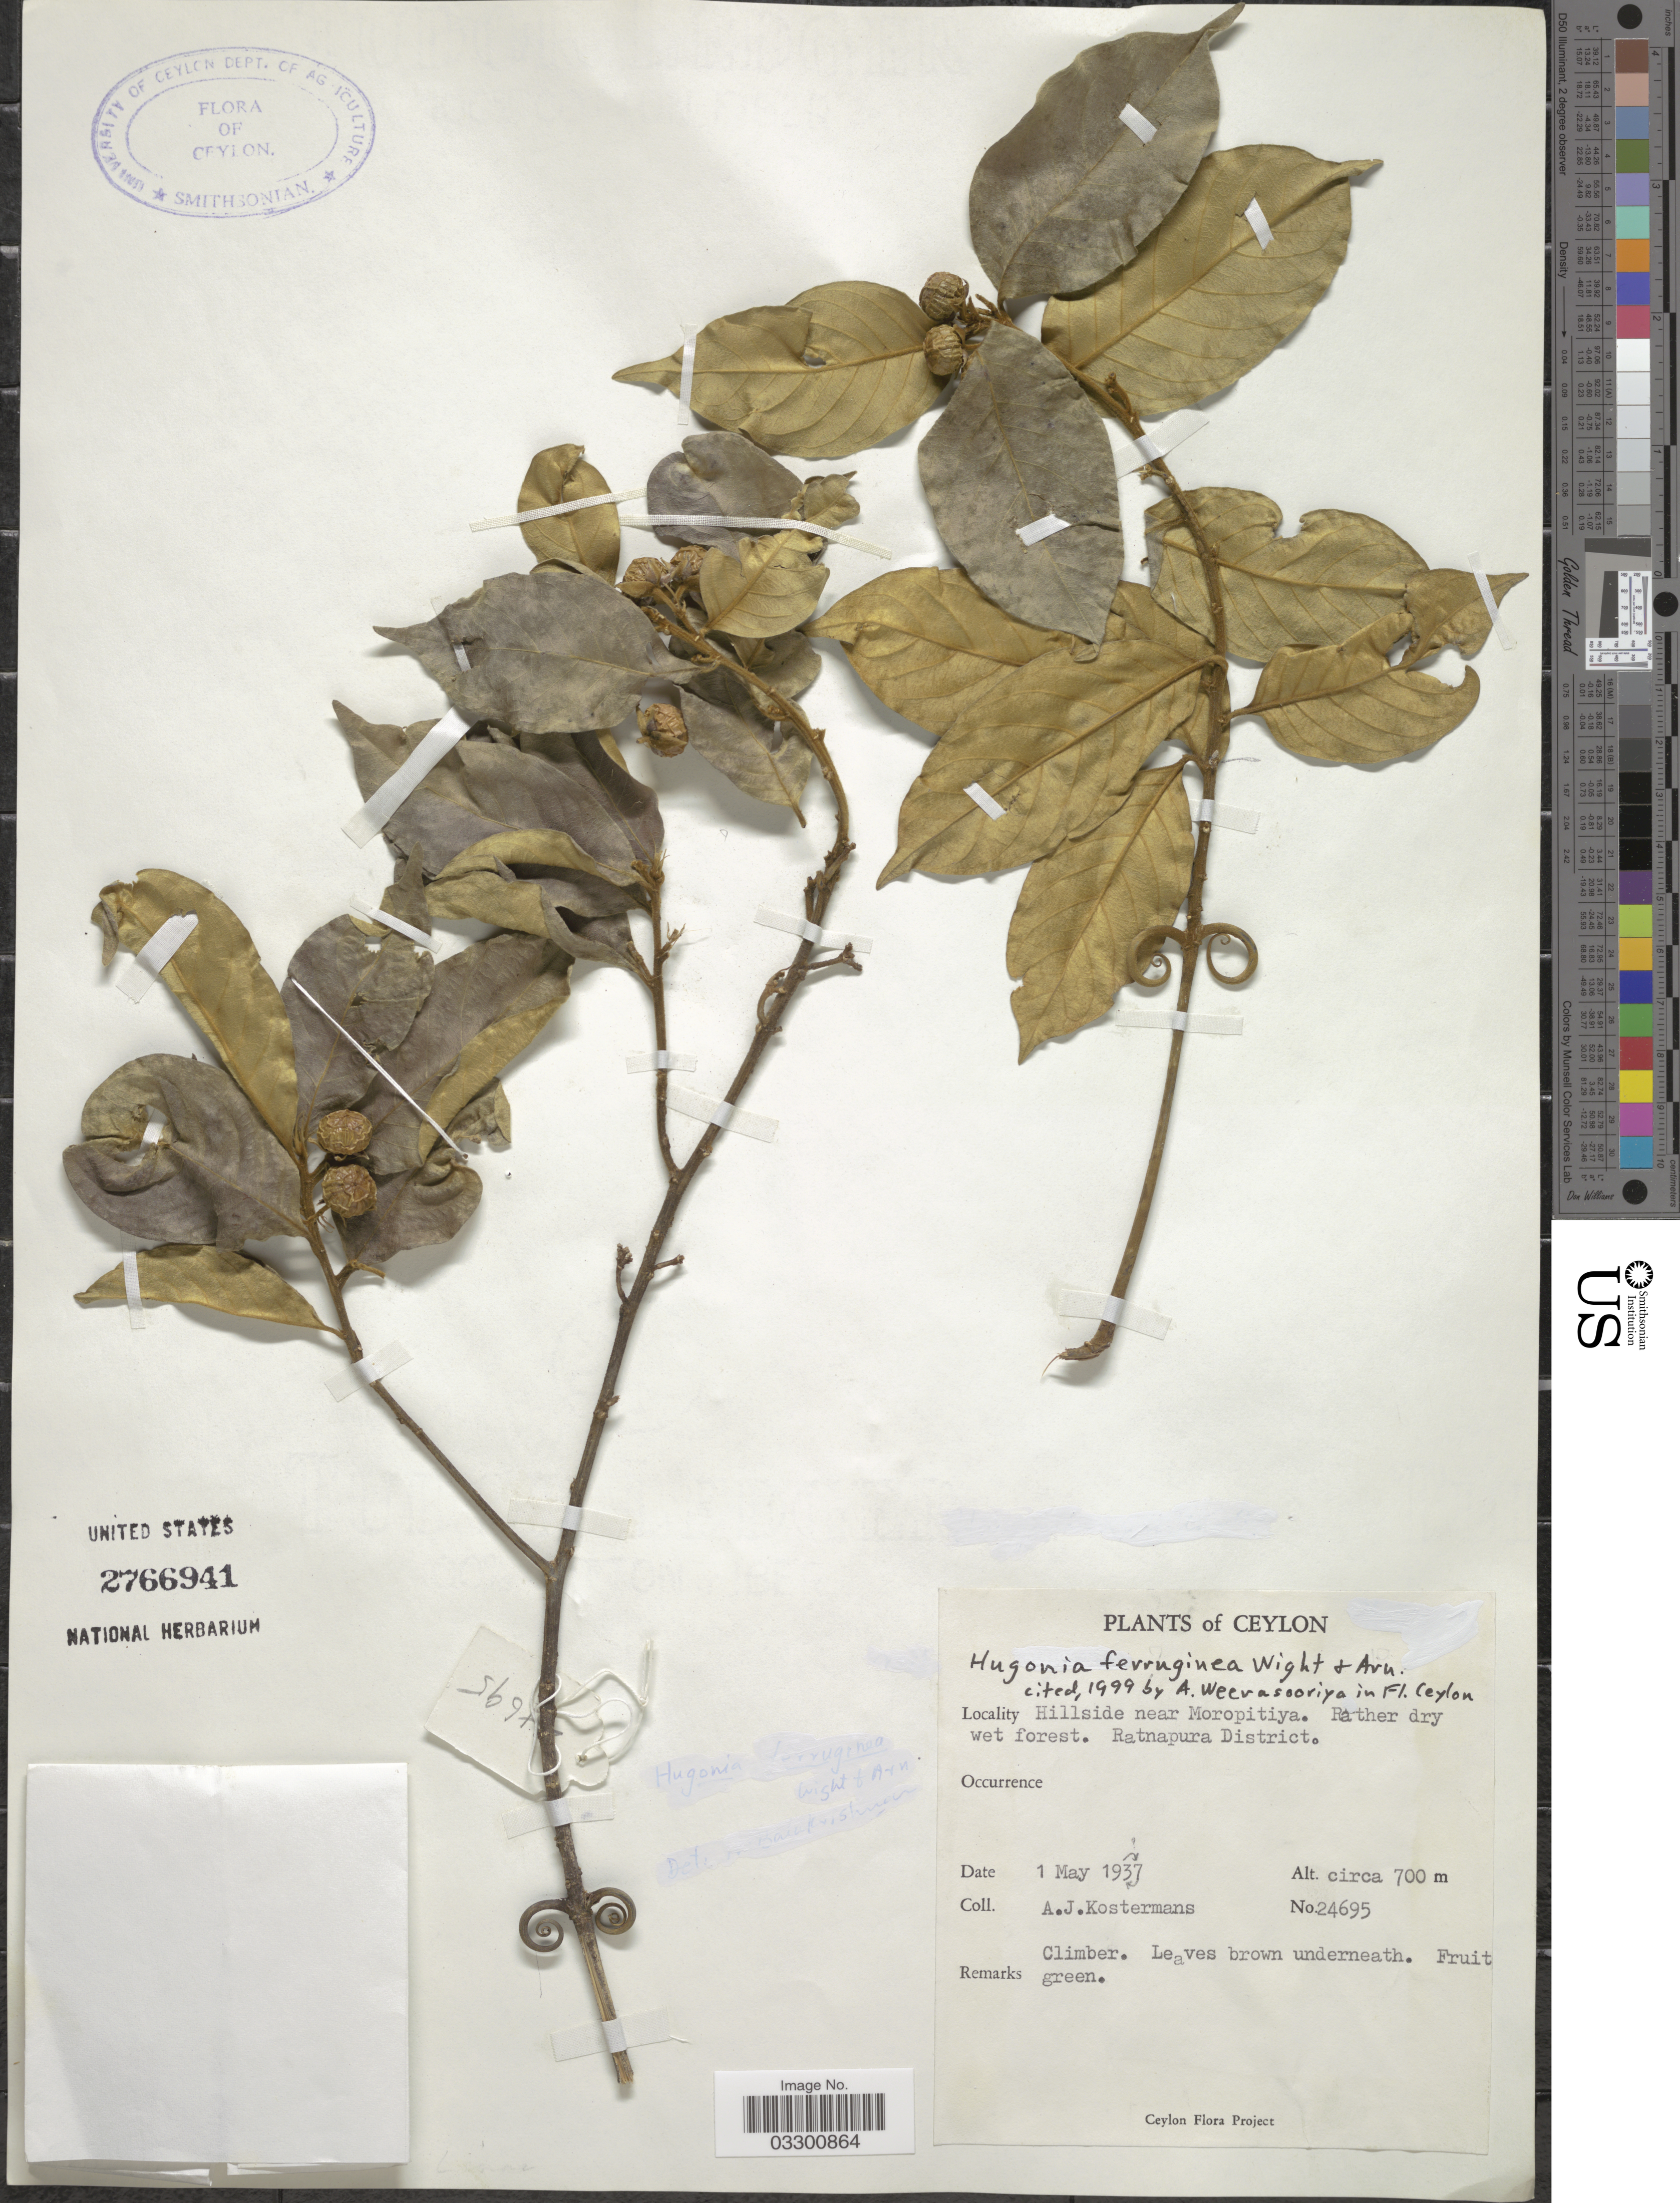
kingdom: Plantae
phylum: Tracheophyta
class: Magnoliopsida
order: Malpighiales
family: Linaceae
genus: Hugonia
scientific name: Hugonia ferruginea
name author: Wight & Arn.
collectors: A. J. G. Kostermans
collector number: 24695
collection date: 1973-05-01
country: Sri Lanka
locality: Ceylon, Hillside near Moropitiya. Rather dry wet forest. Ratnapura District.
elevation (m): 700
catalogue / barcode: US 2766941